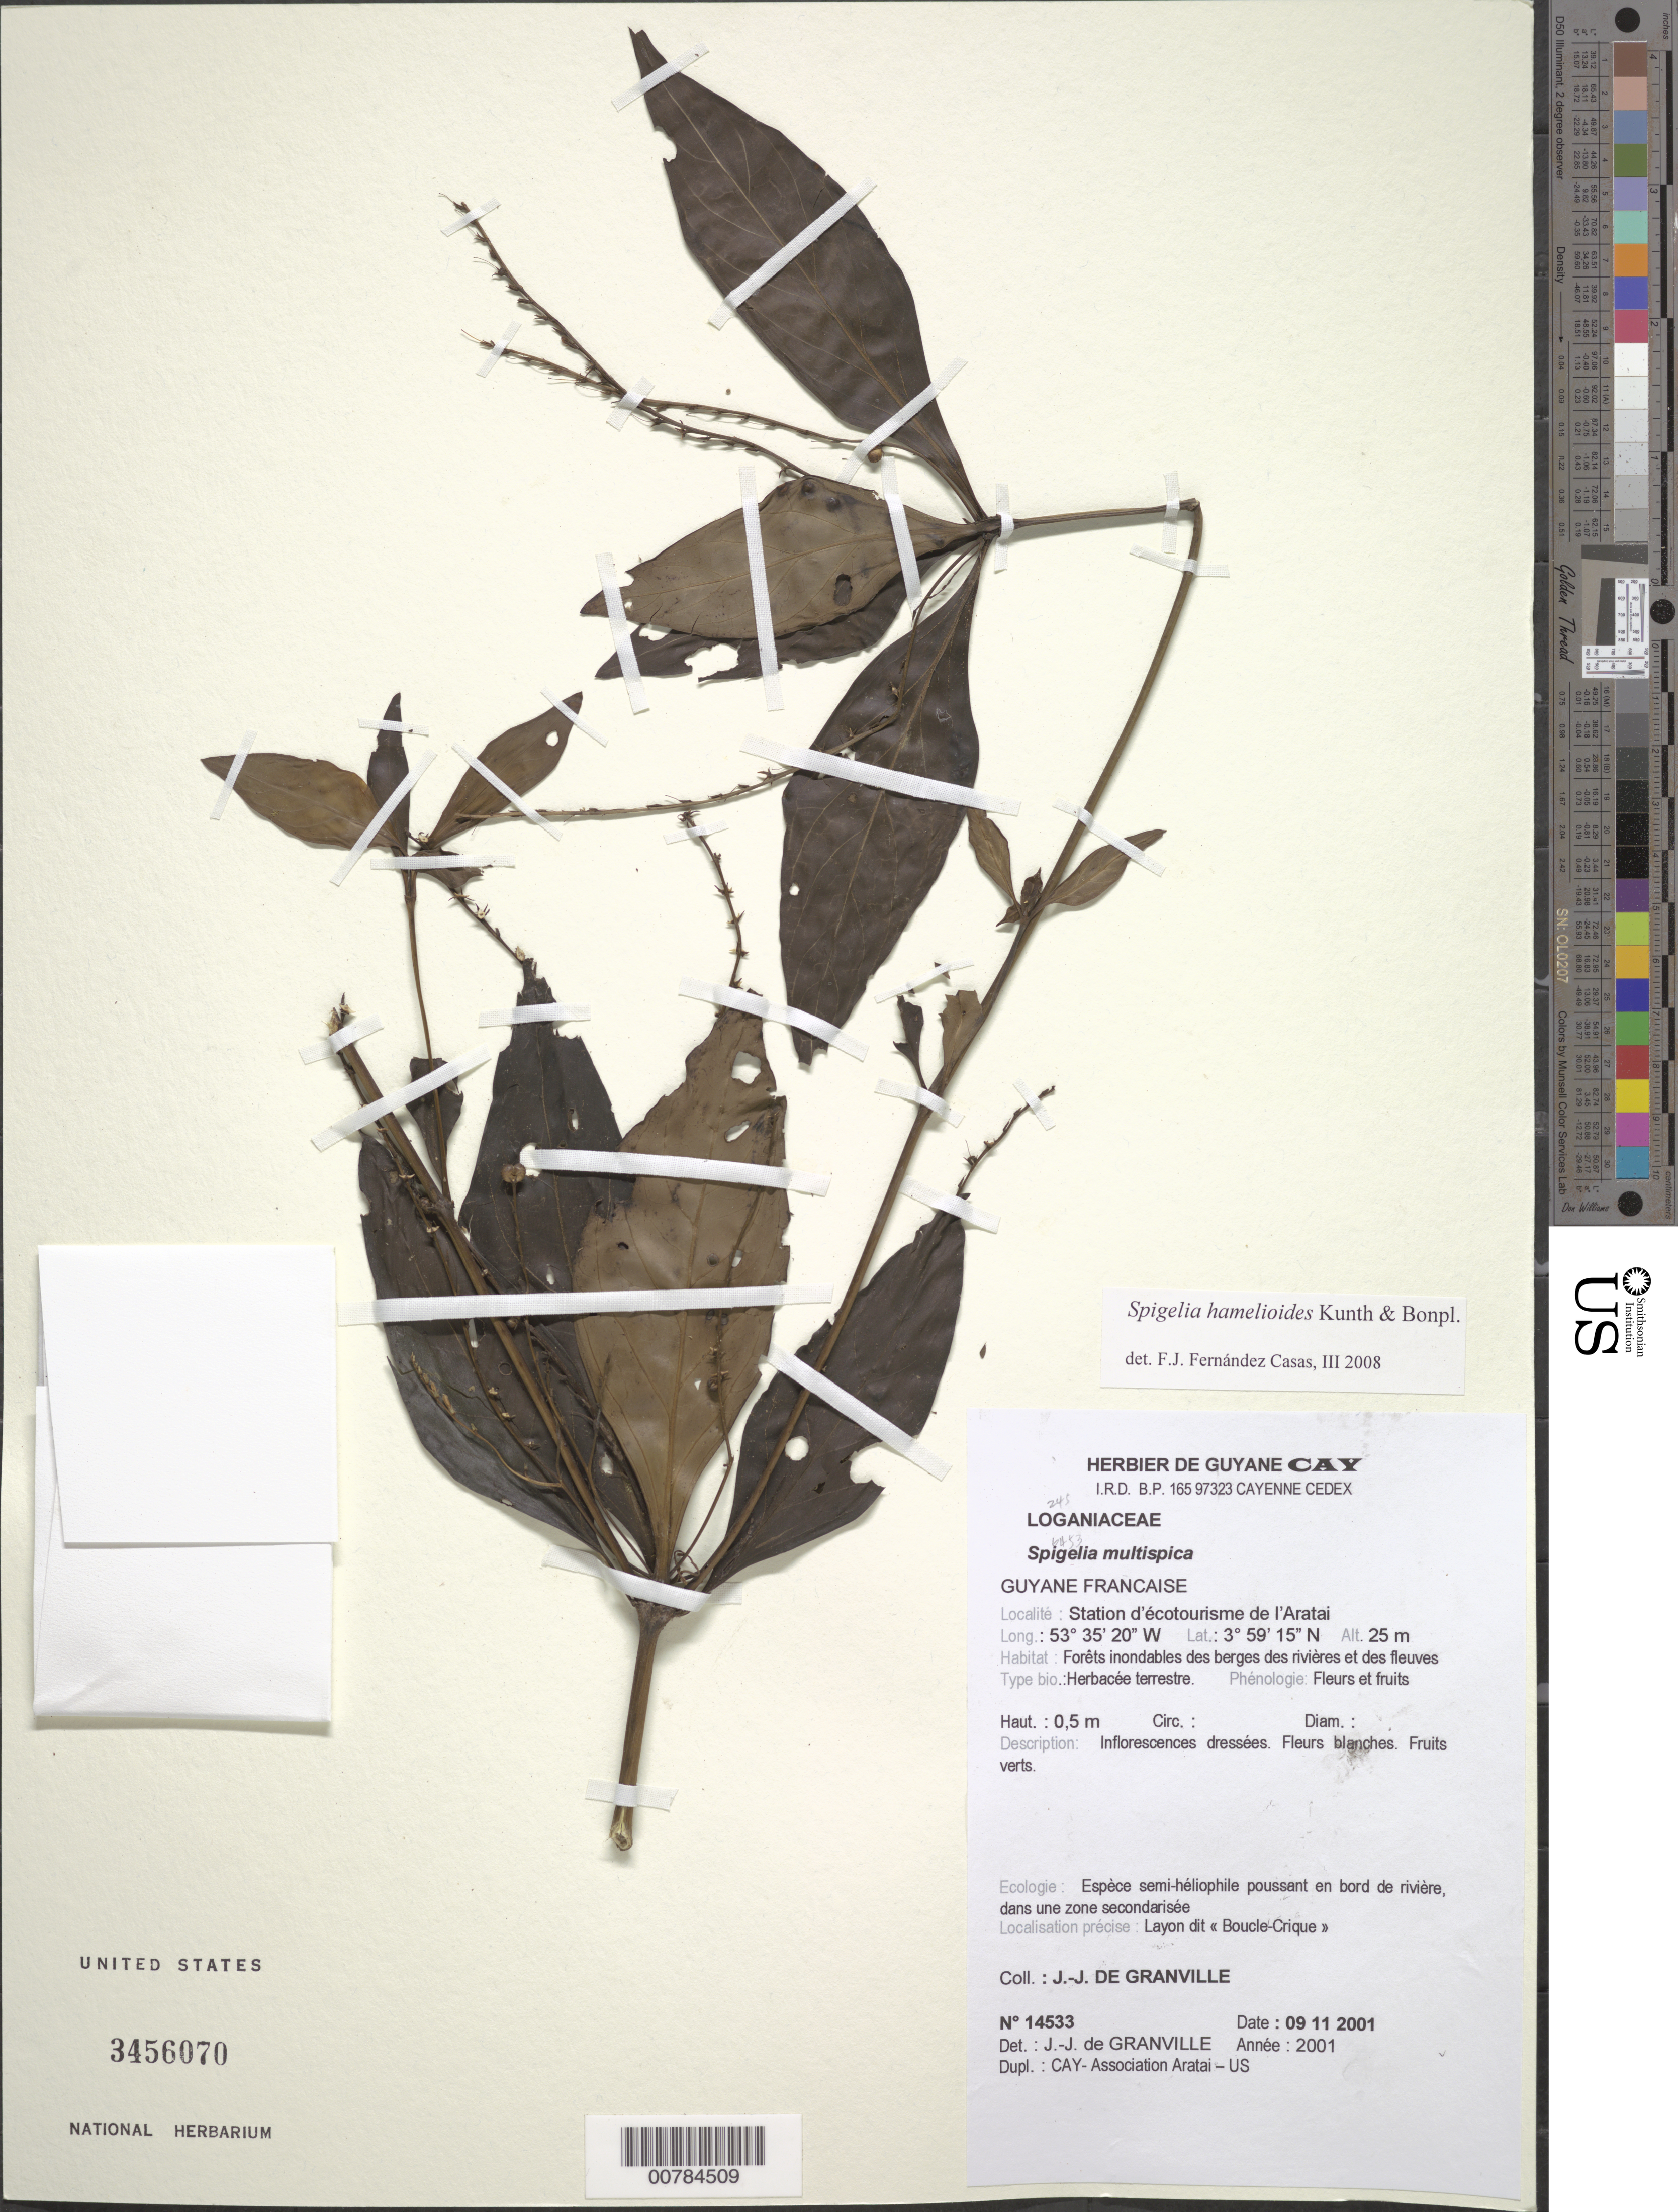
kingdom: Plantae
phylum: Tracheophyta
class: Magnoliopsida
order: Gentianales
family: Loganiaceae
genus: Spigelia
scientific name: Spigelia hamelioides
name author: Kunth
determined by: Fernández Casas, F. J.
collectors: J.-J. de Granville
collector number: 14533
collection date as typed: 9-Nov-01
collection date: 2001-11-09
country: French Guiana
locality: Station d'écotourisme de l'Aratai; Layon dit "Boucle-Crique"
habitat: Forêts inondables des berges des rivières et des fleuves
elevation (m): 25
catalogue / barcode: US 3456070